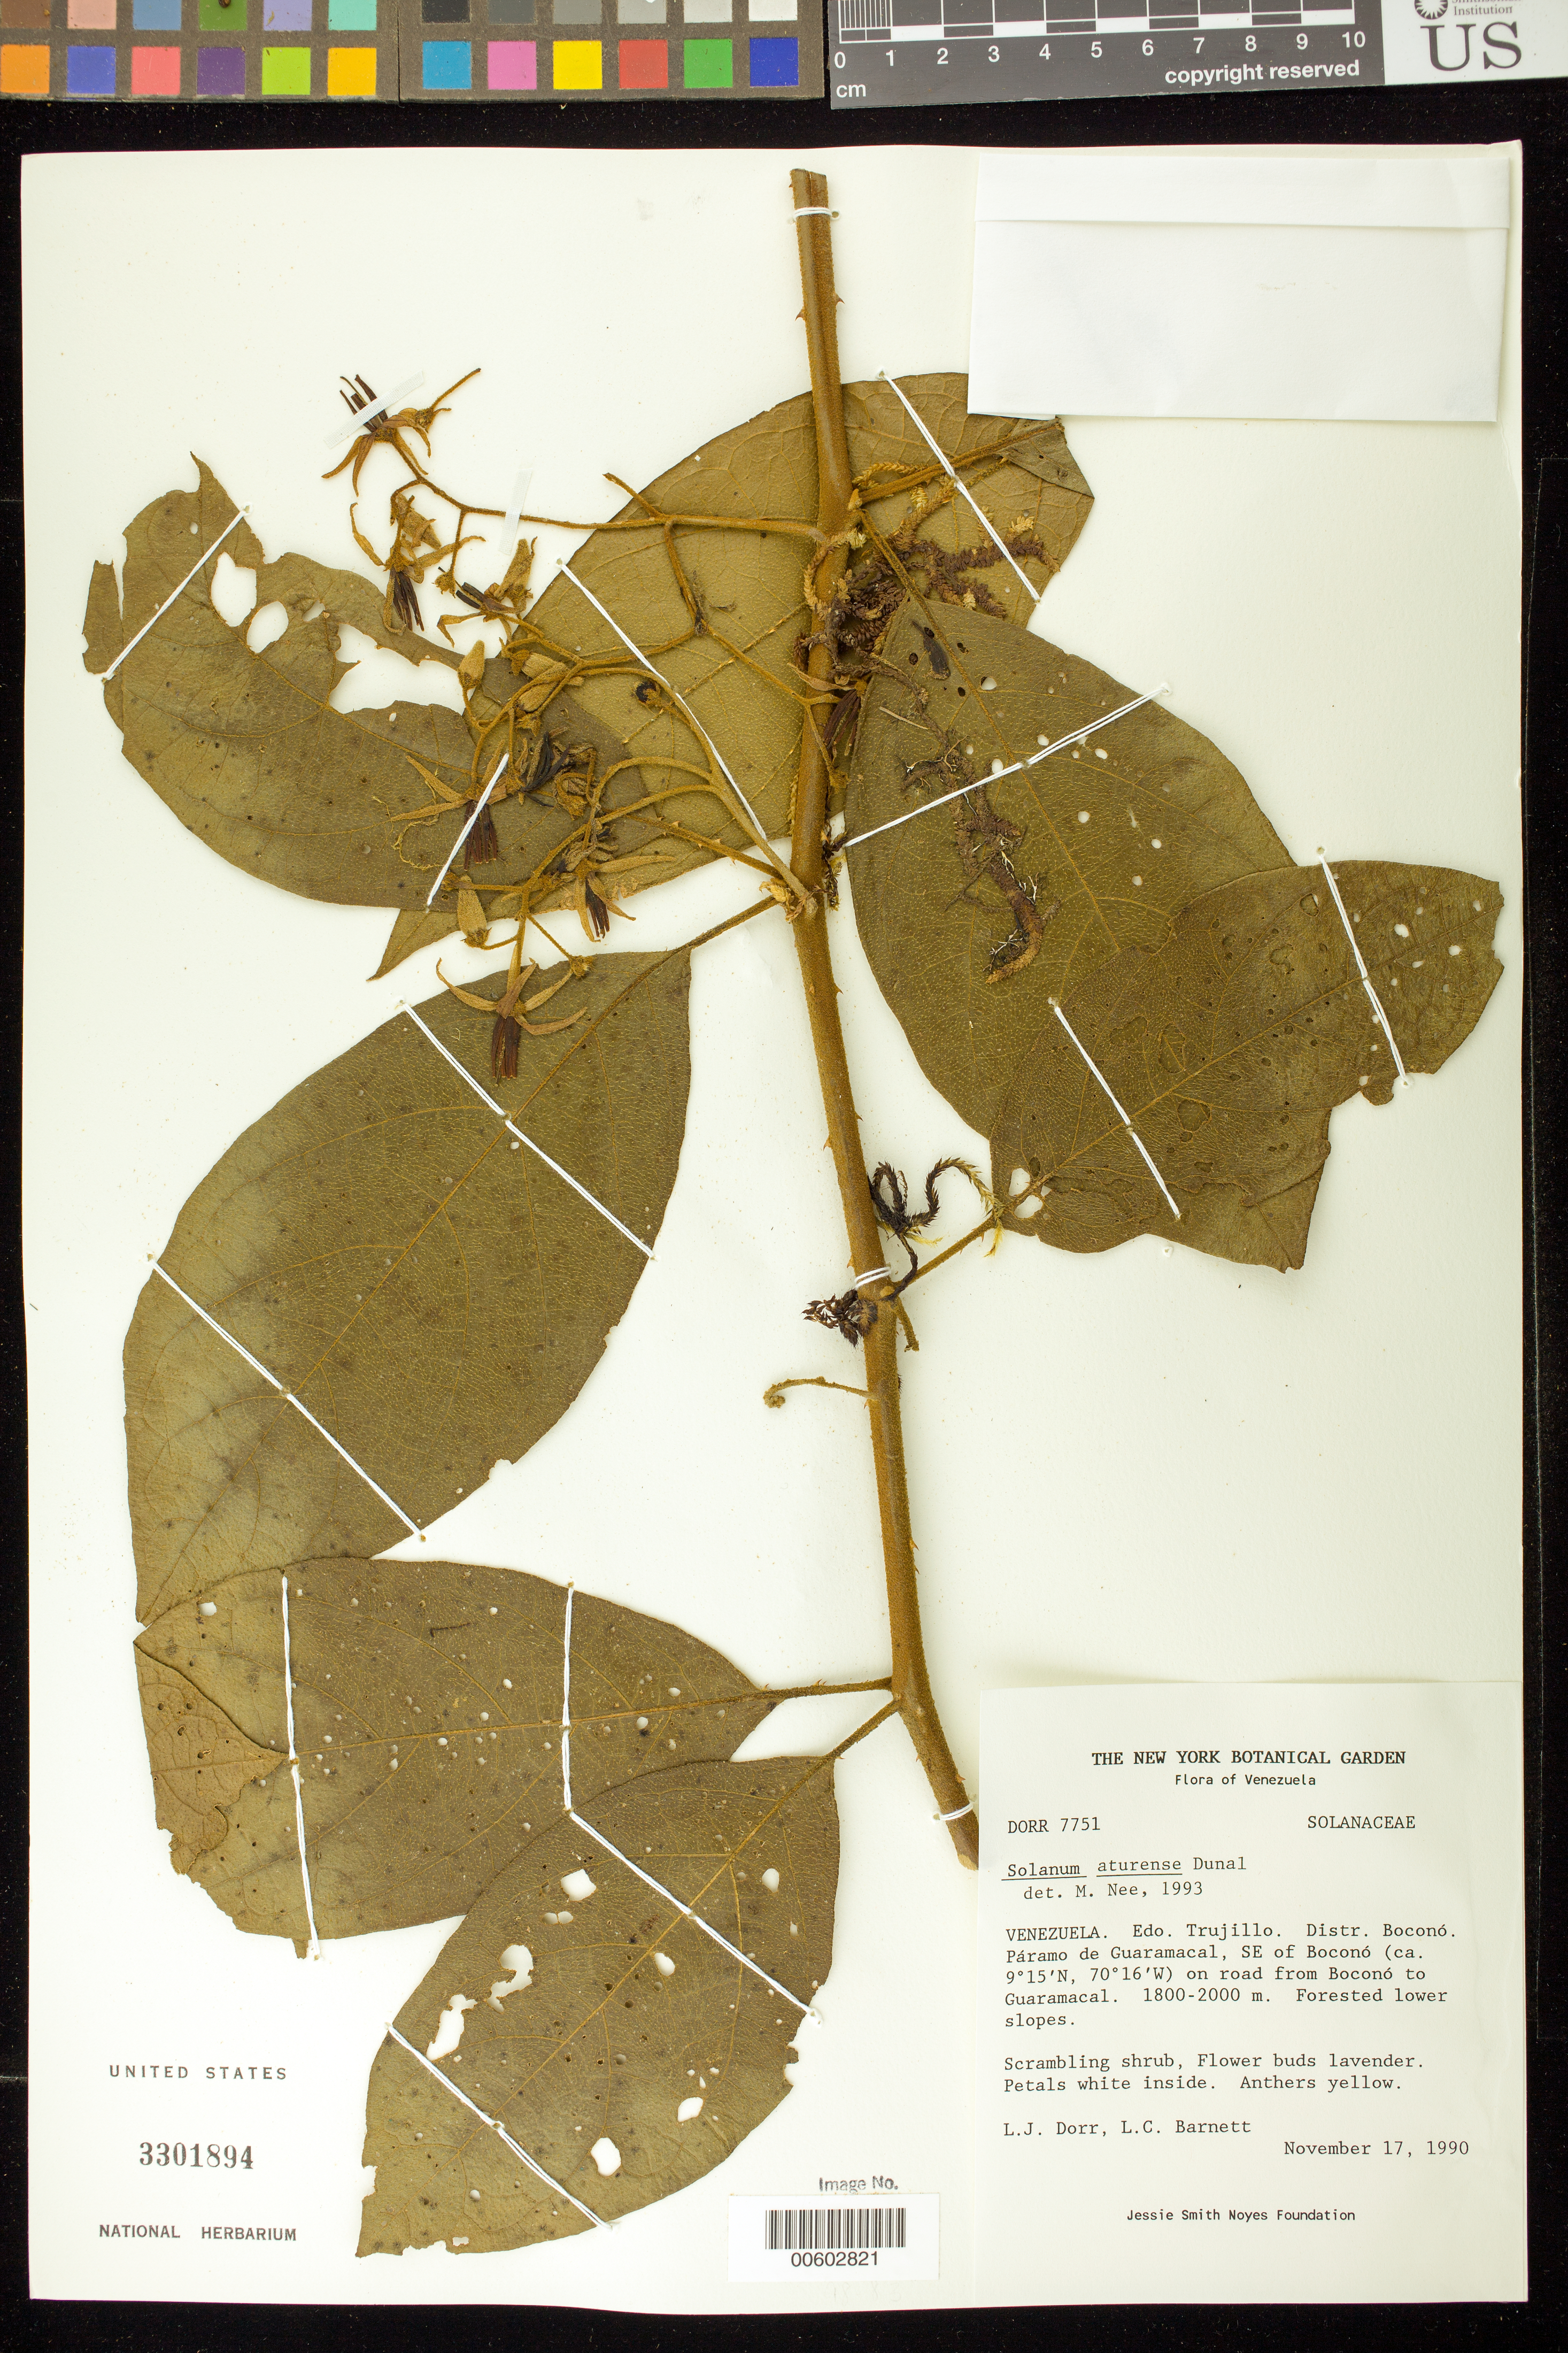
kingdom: Plantae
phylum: Tracheophyta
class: Magnoliopsida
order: Solanales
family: Solanaceae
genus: Solanum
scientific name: Solanum aturense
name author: Humb. & Bonpl. ex Dunal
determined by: Nee, Michael H.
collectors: L. J. Dorr & L. C. Barnett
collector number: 7751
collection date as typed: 17 Nov 1990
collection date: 1990-11-17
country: Venezuela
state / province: Trujillo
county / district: Boconó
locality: Páramo de Guaramacal, SE of Boconó on road from Boconó to Guaramacal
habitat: Forested lower slopes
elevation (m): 1800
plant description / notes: NY, PORT, US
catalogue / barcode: US 3301894